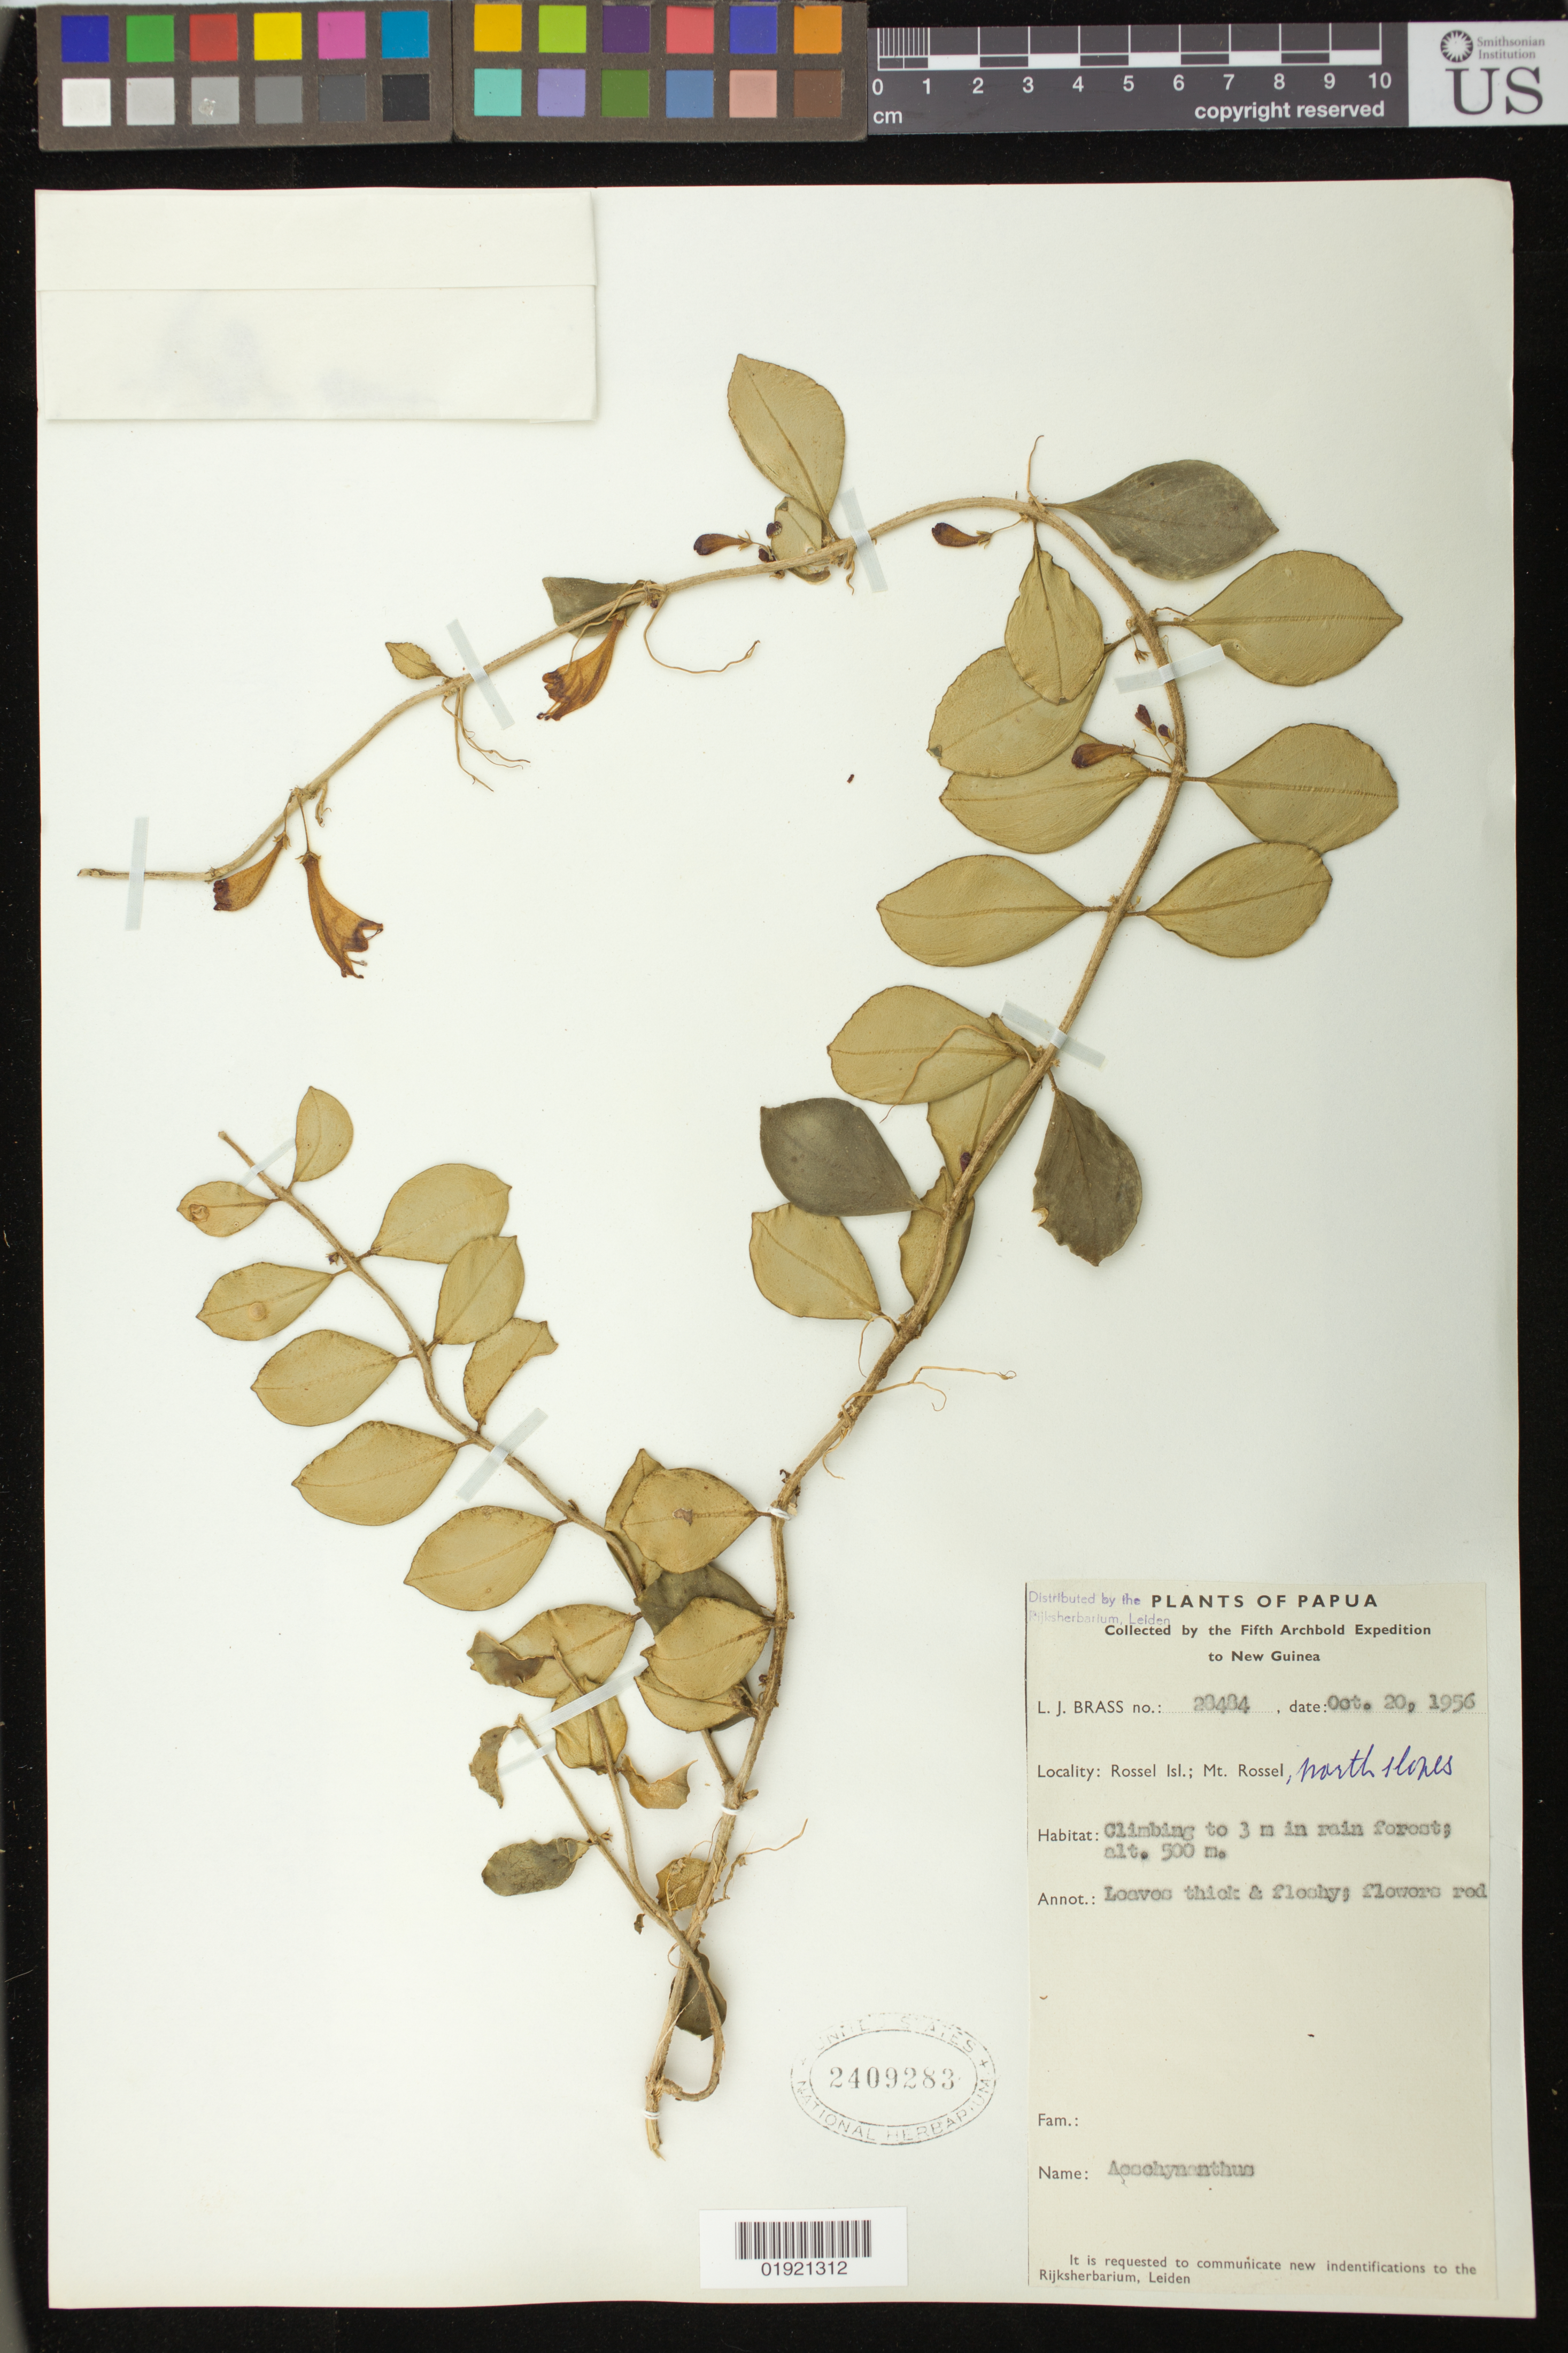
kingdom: Plantae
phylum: Tracheophyta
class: Magnoliopsida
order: Lamiales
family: Gesneriaceae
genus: Aeschynanthus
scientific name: Aeschynanthus sp.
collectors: L. J. Brass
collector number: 28484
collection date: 1956-10-20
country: Papua New Guinea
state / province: Milne Bay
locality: Rossel Isl.; Mt. Rossel, north slopes.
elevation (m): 500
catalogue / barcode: US 2409283